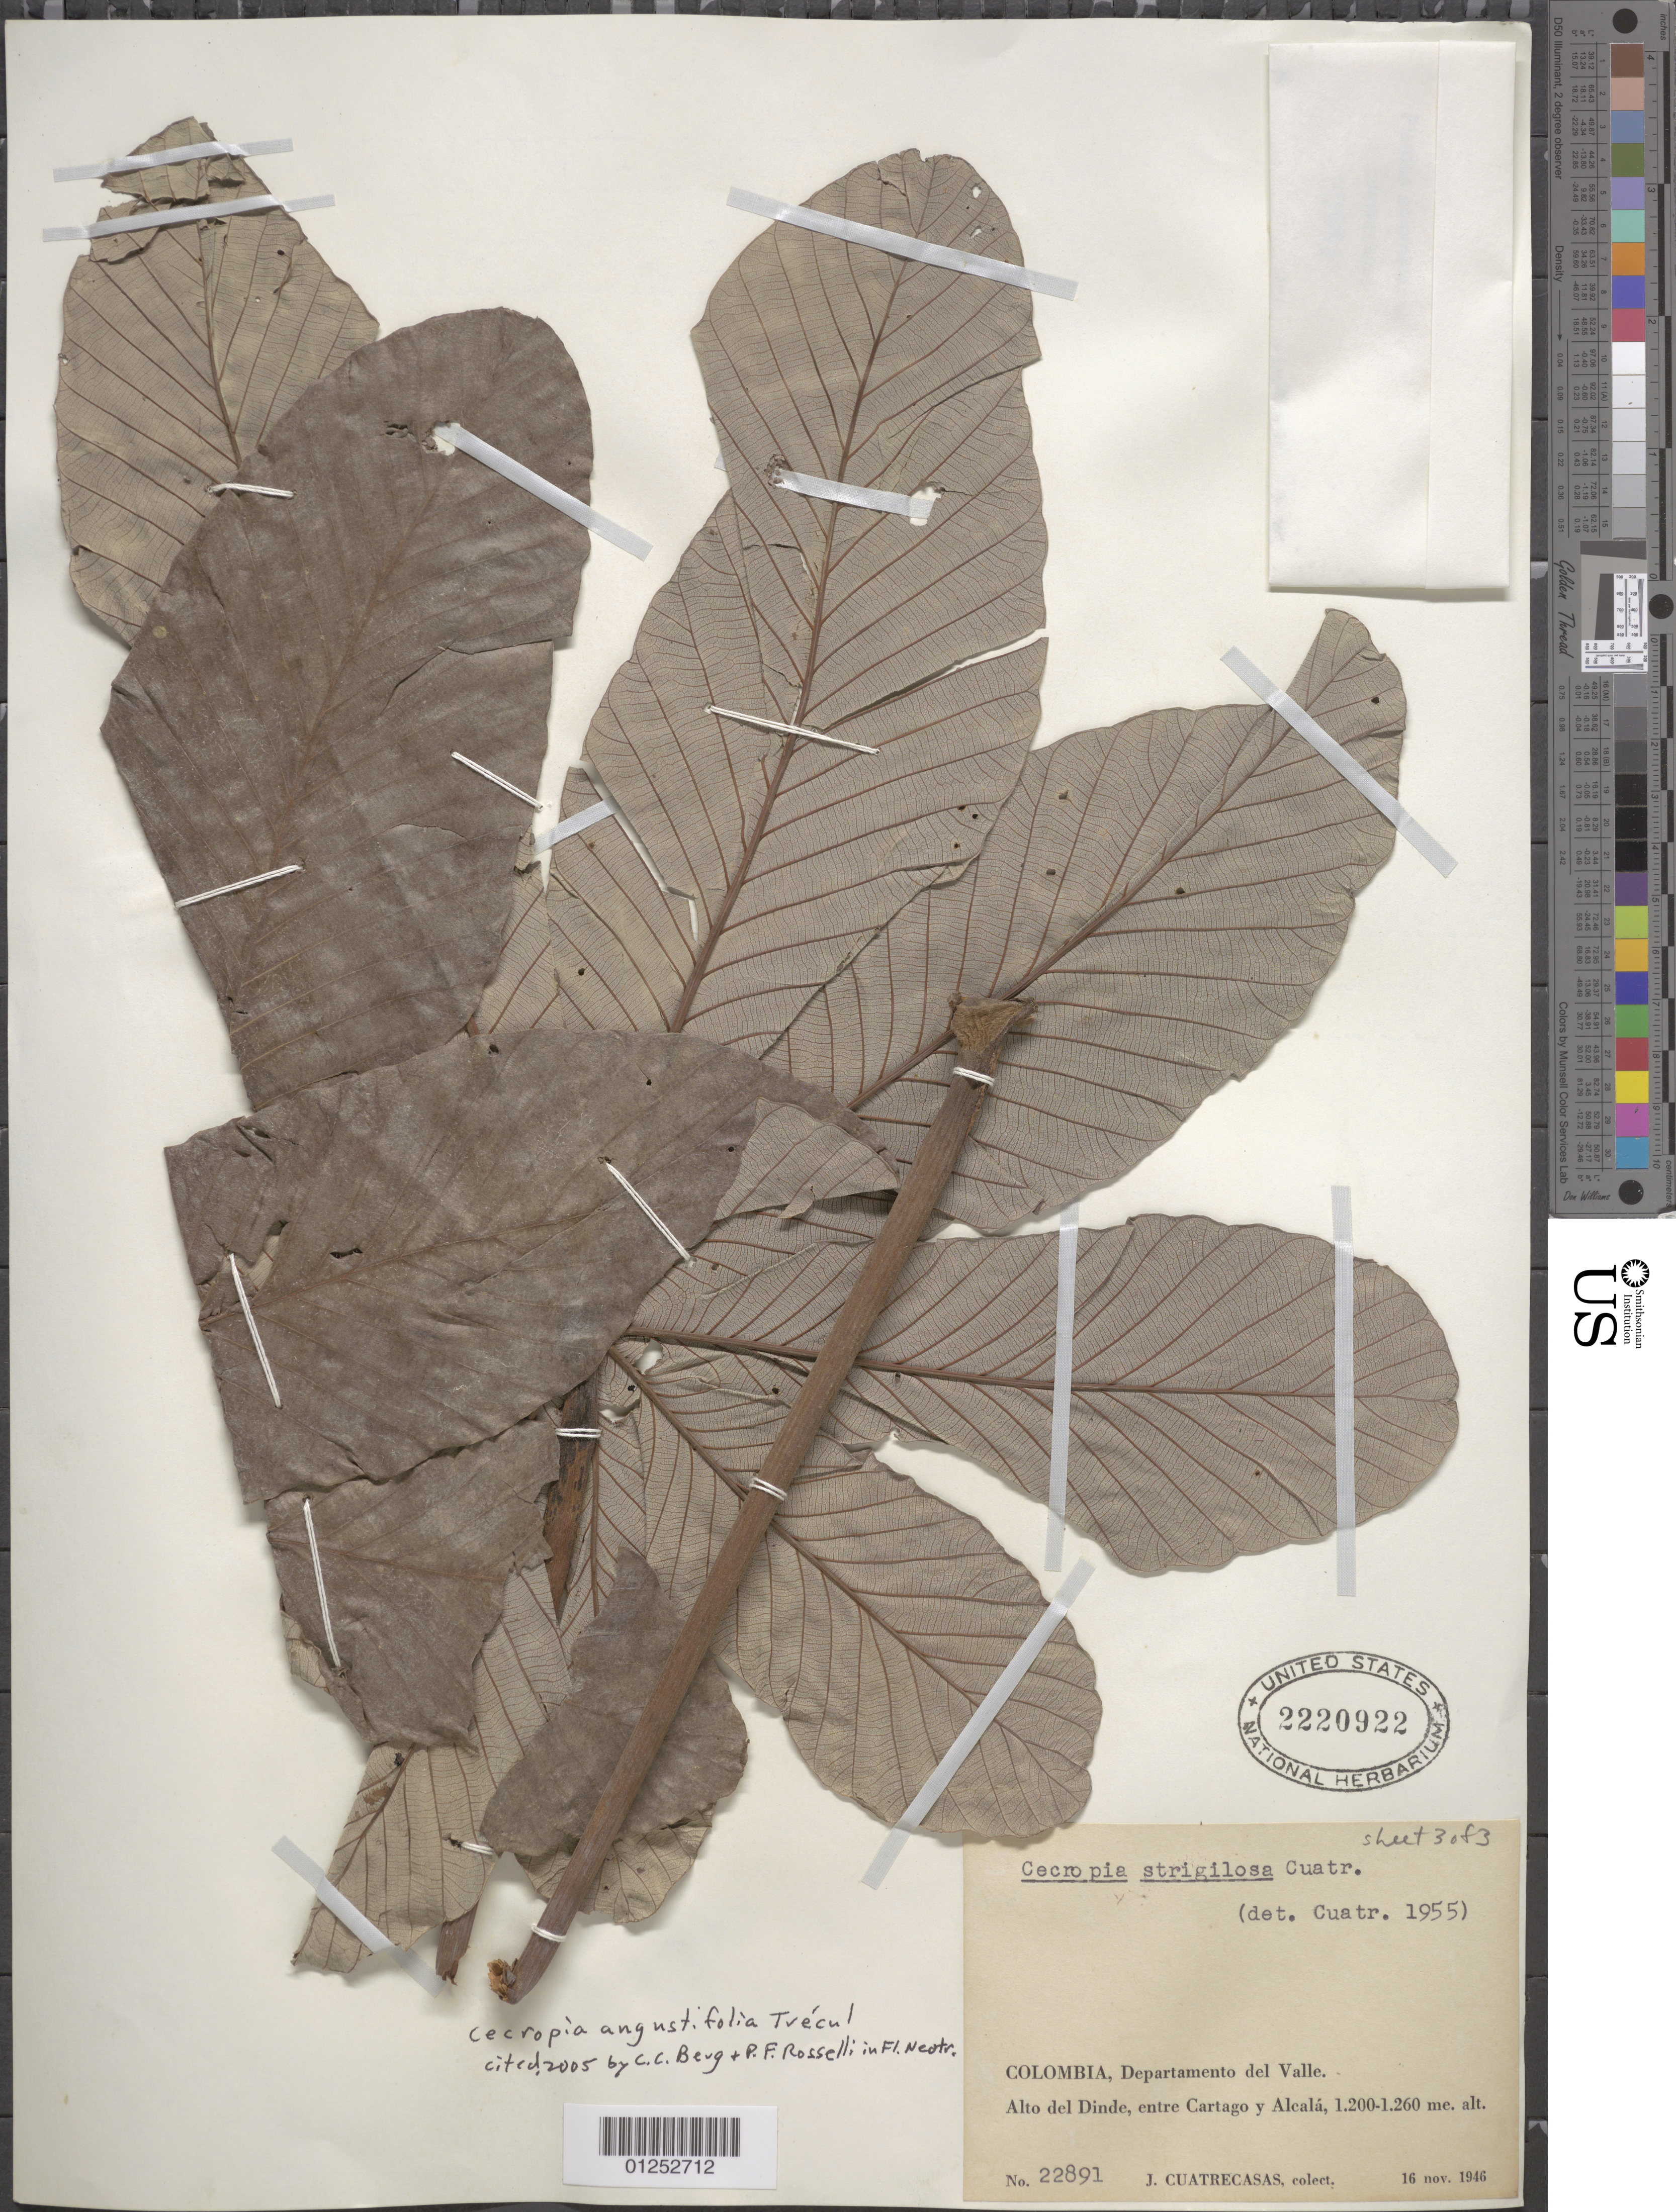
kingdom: Plantae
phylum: Tracheophyta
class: Magnoliopsida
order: Rosales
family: Urticaceae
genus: Cecropia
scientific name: Cecropia angustifolia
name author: Trécul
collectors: J. Cuatrecasas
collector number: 22891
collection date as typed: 16 Nov 1946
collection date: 1946-11-16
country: Colombia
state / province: Valle del Cauca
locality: Alto del Dinde, entre Cartago y Alcalá.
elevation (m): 1200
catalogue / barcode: US 2220922